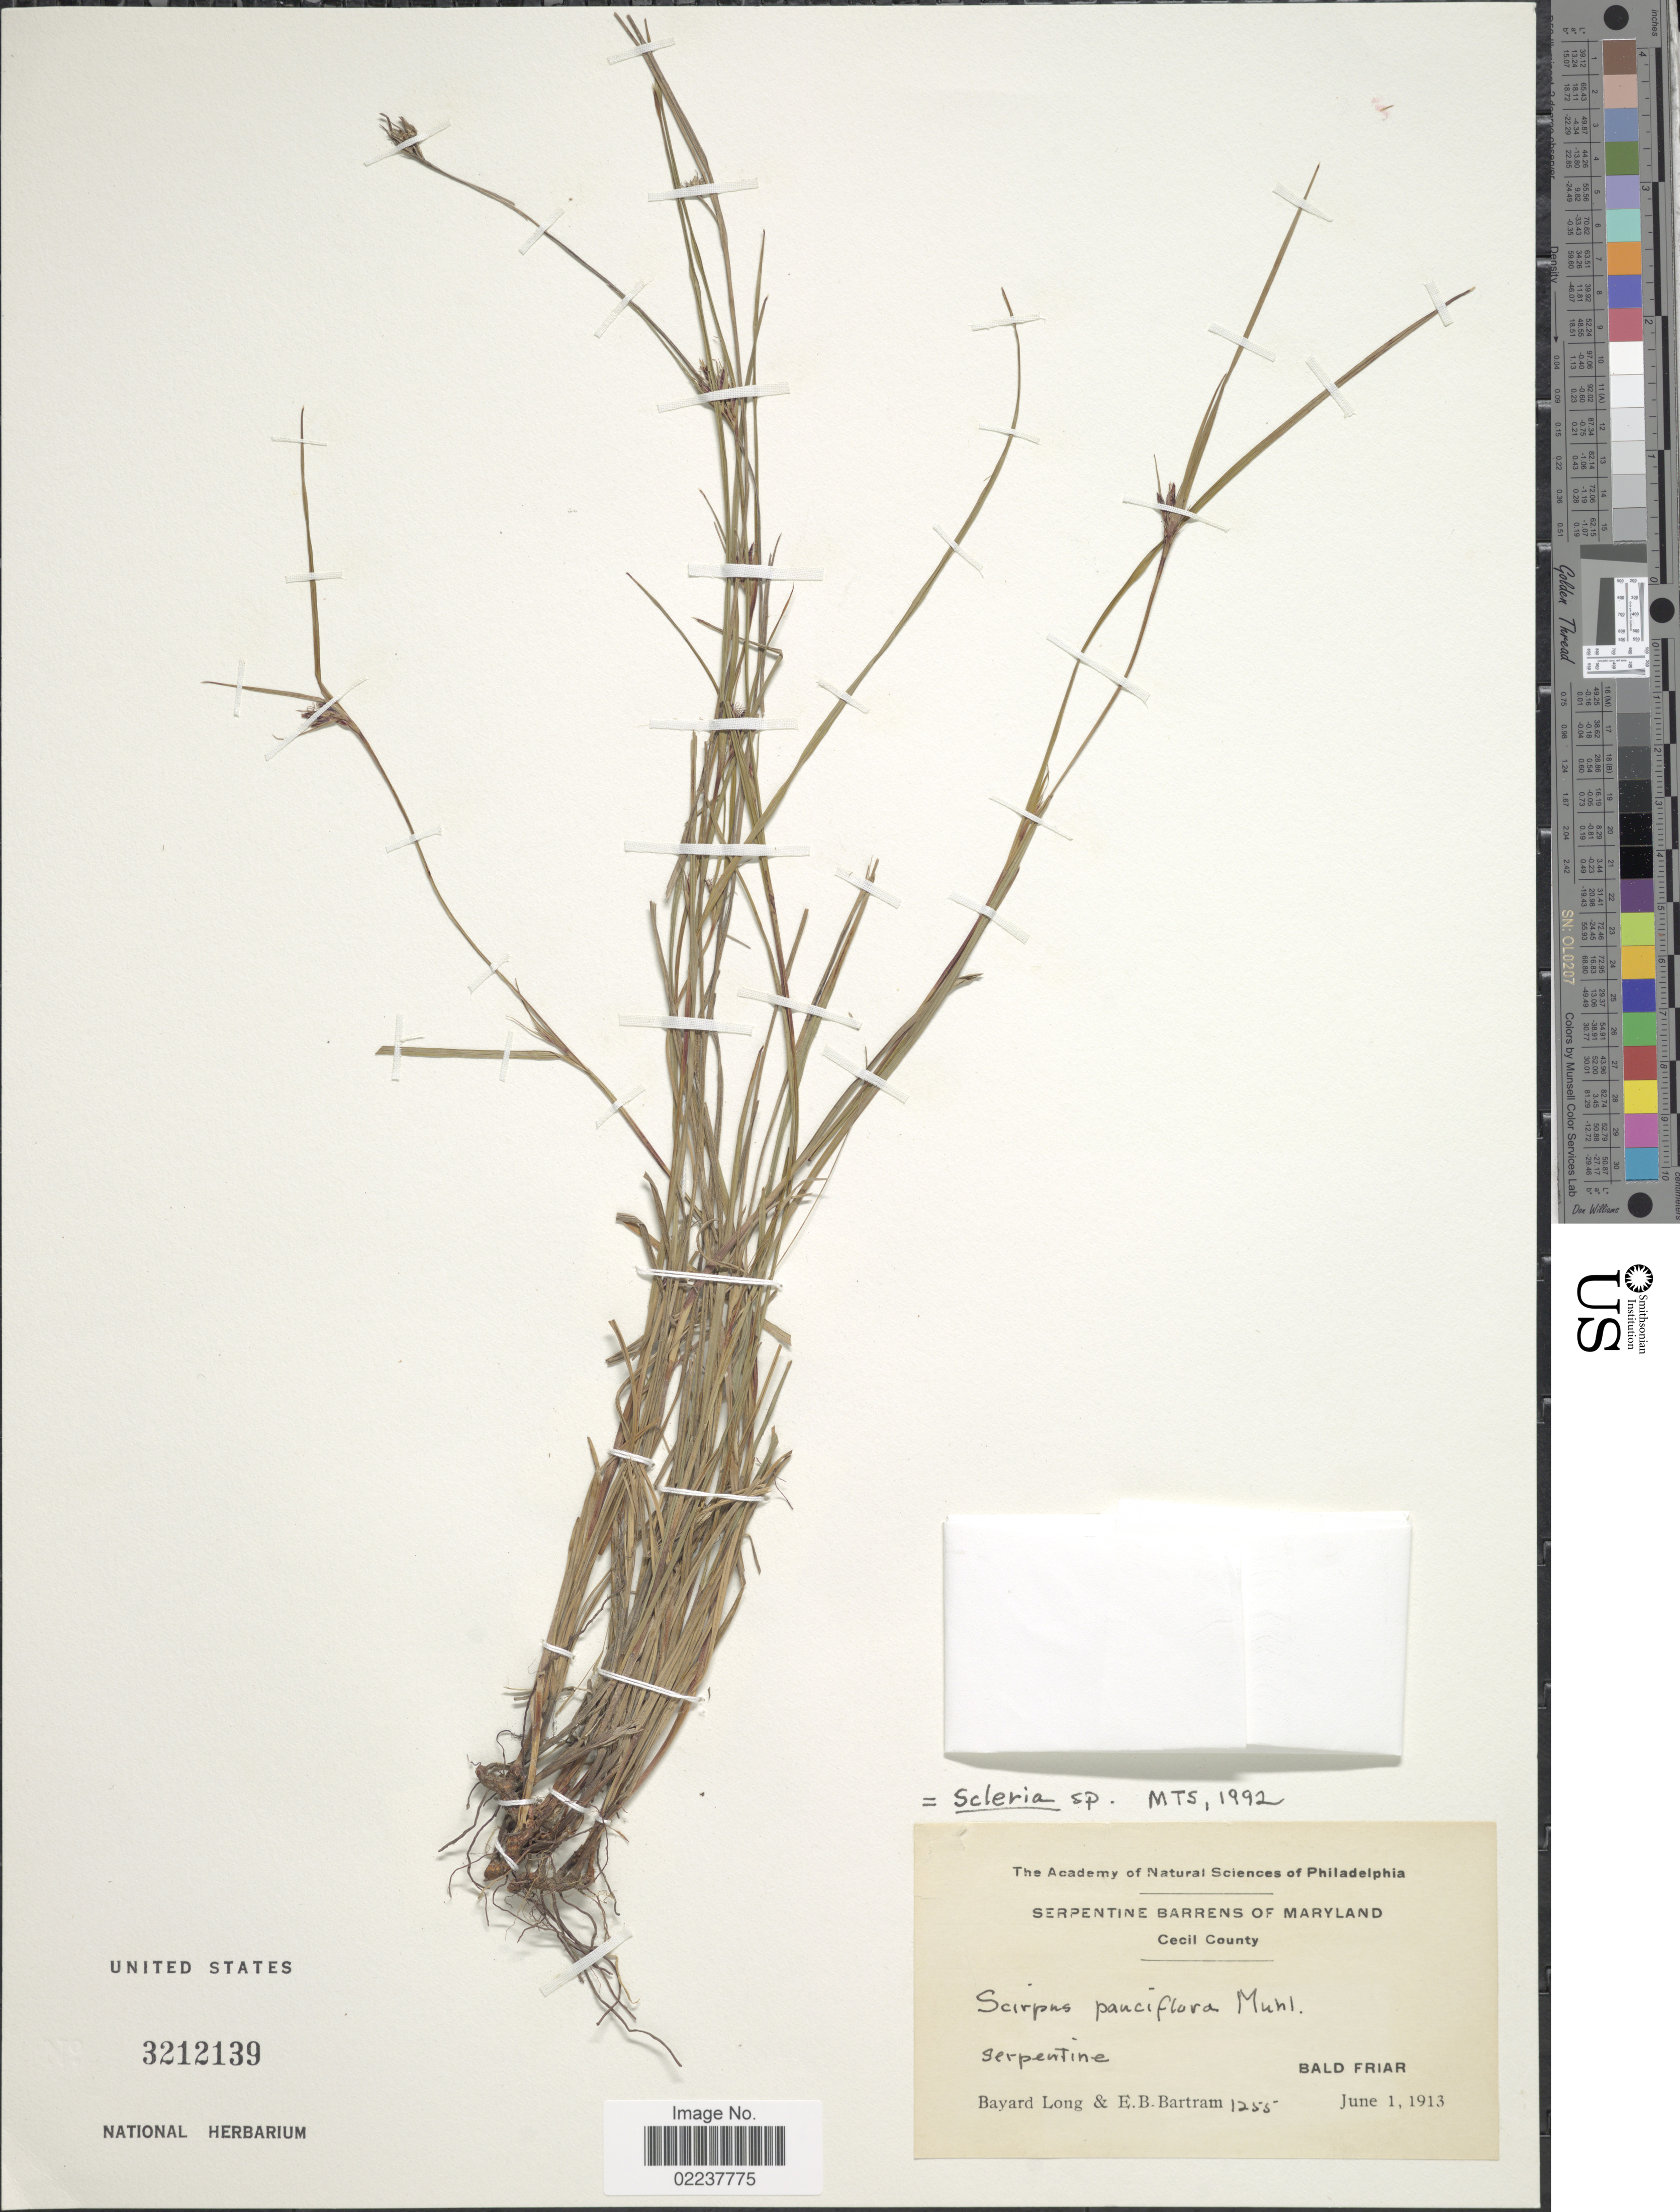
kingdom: Plantae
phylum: Tracheophyta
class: Liliopsida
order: Poales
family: Cyperaceae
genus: Scleria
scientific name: Scleria pauciflora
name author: Muhl. ex Willd.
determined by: Strong, Mark T., (BOT), Smithsonian Institution - National Museum of Natural History (UNITED STATES)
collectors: B. Long & E. B. Bartram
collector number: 1255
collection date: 1913-06-01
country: United States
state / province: Maryland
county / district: Cecil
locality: Serpentine Barrens of Maryland, Cecil County, Bald Friar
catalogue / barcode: US 3212139